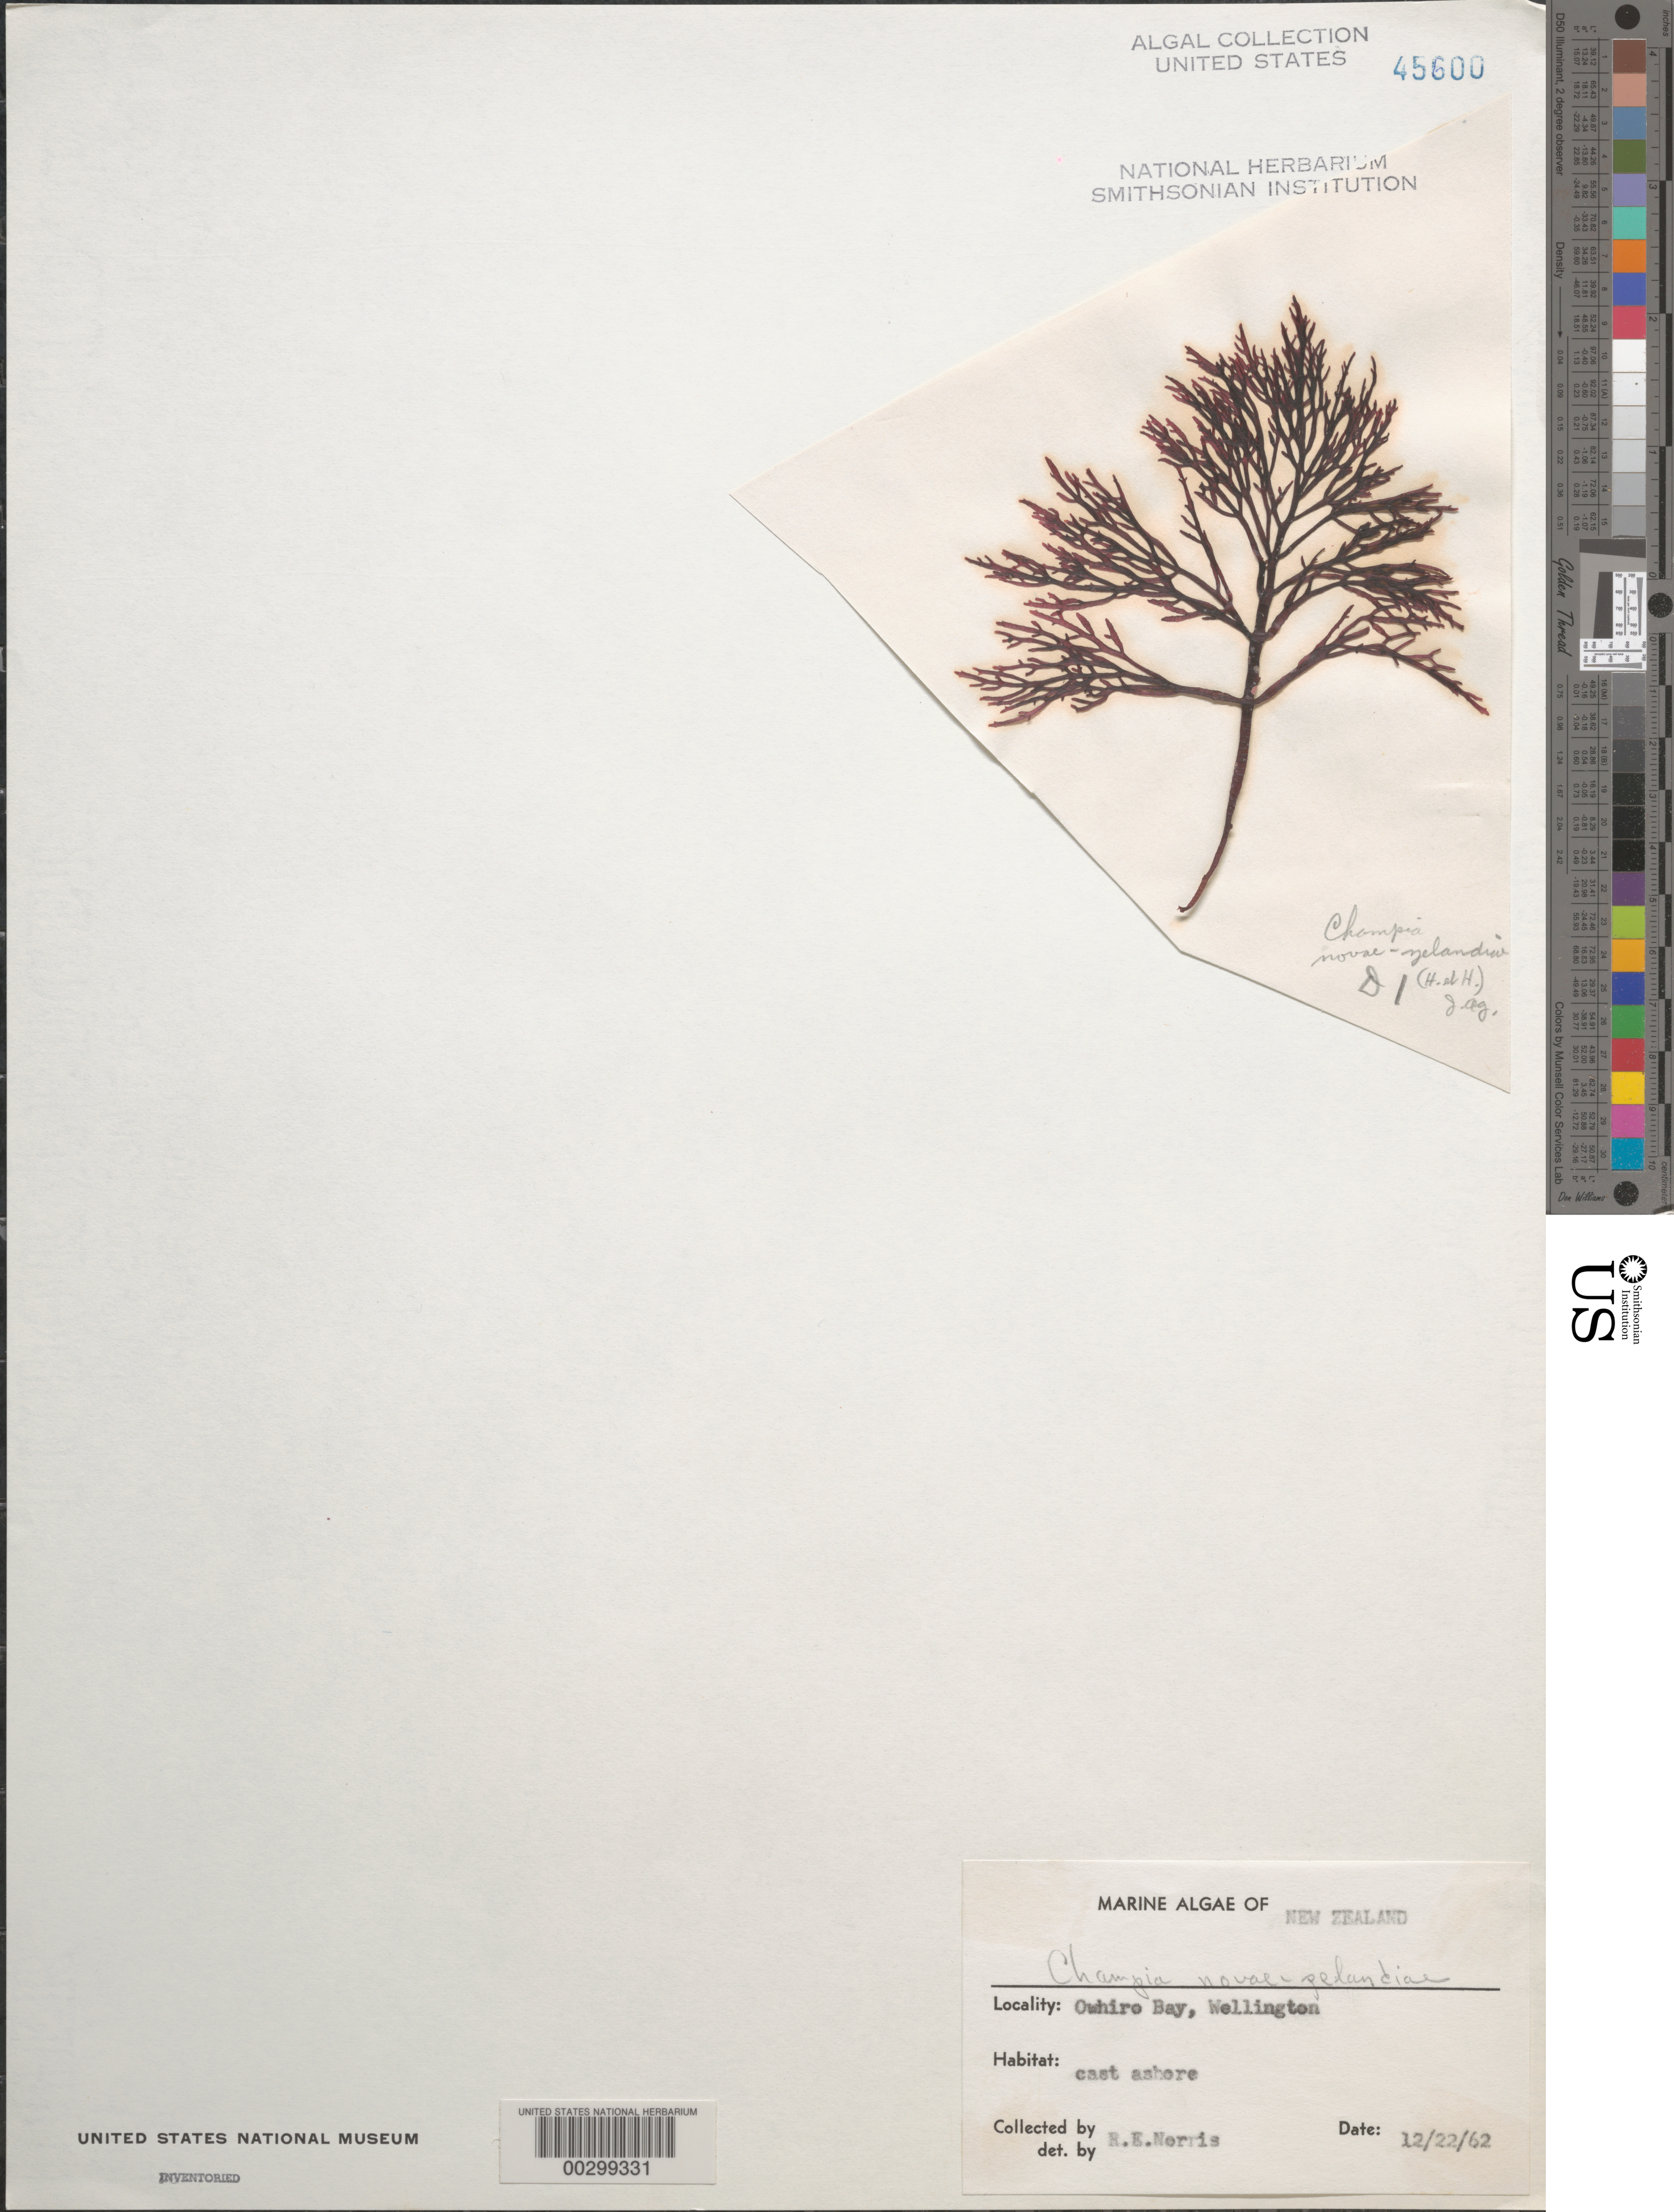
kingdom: Plantae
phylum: Rhodophyta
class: Florideophyceae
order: Rhodymeniales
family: Champiaceae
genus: Champia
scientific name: Champia novae-zelandiae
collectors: R. E. Norris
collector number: D1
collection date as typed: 22 Dec 1962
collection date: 1962-12-22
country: New Zealand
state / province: Wellington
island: North Island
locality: Owhiro Bay, Wellington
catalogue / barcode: US 45600